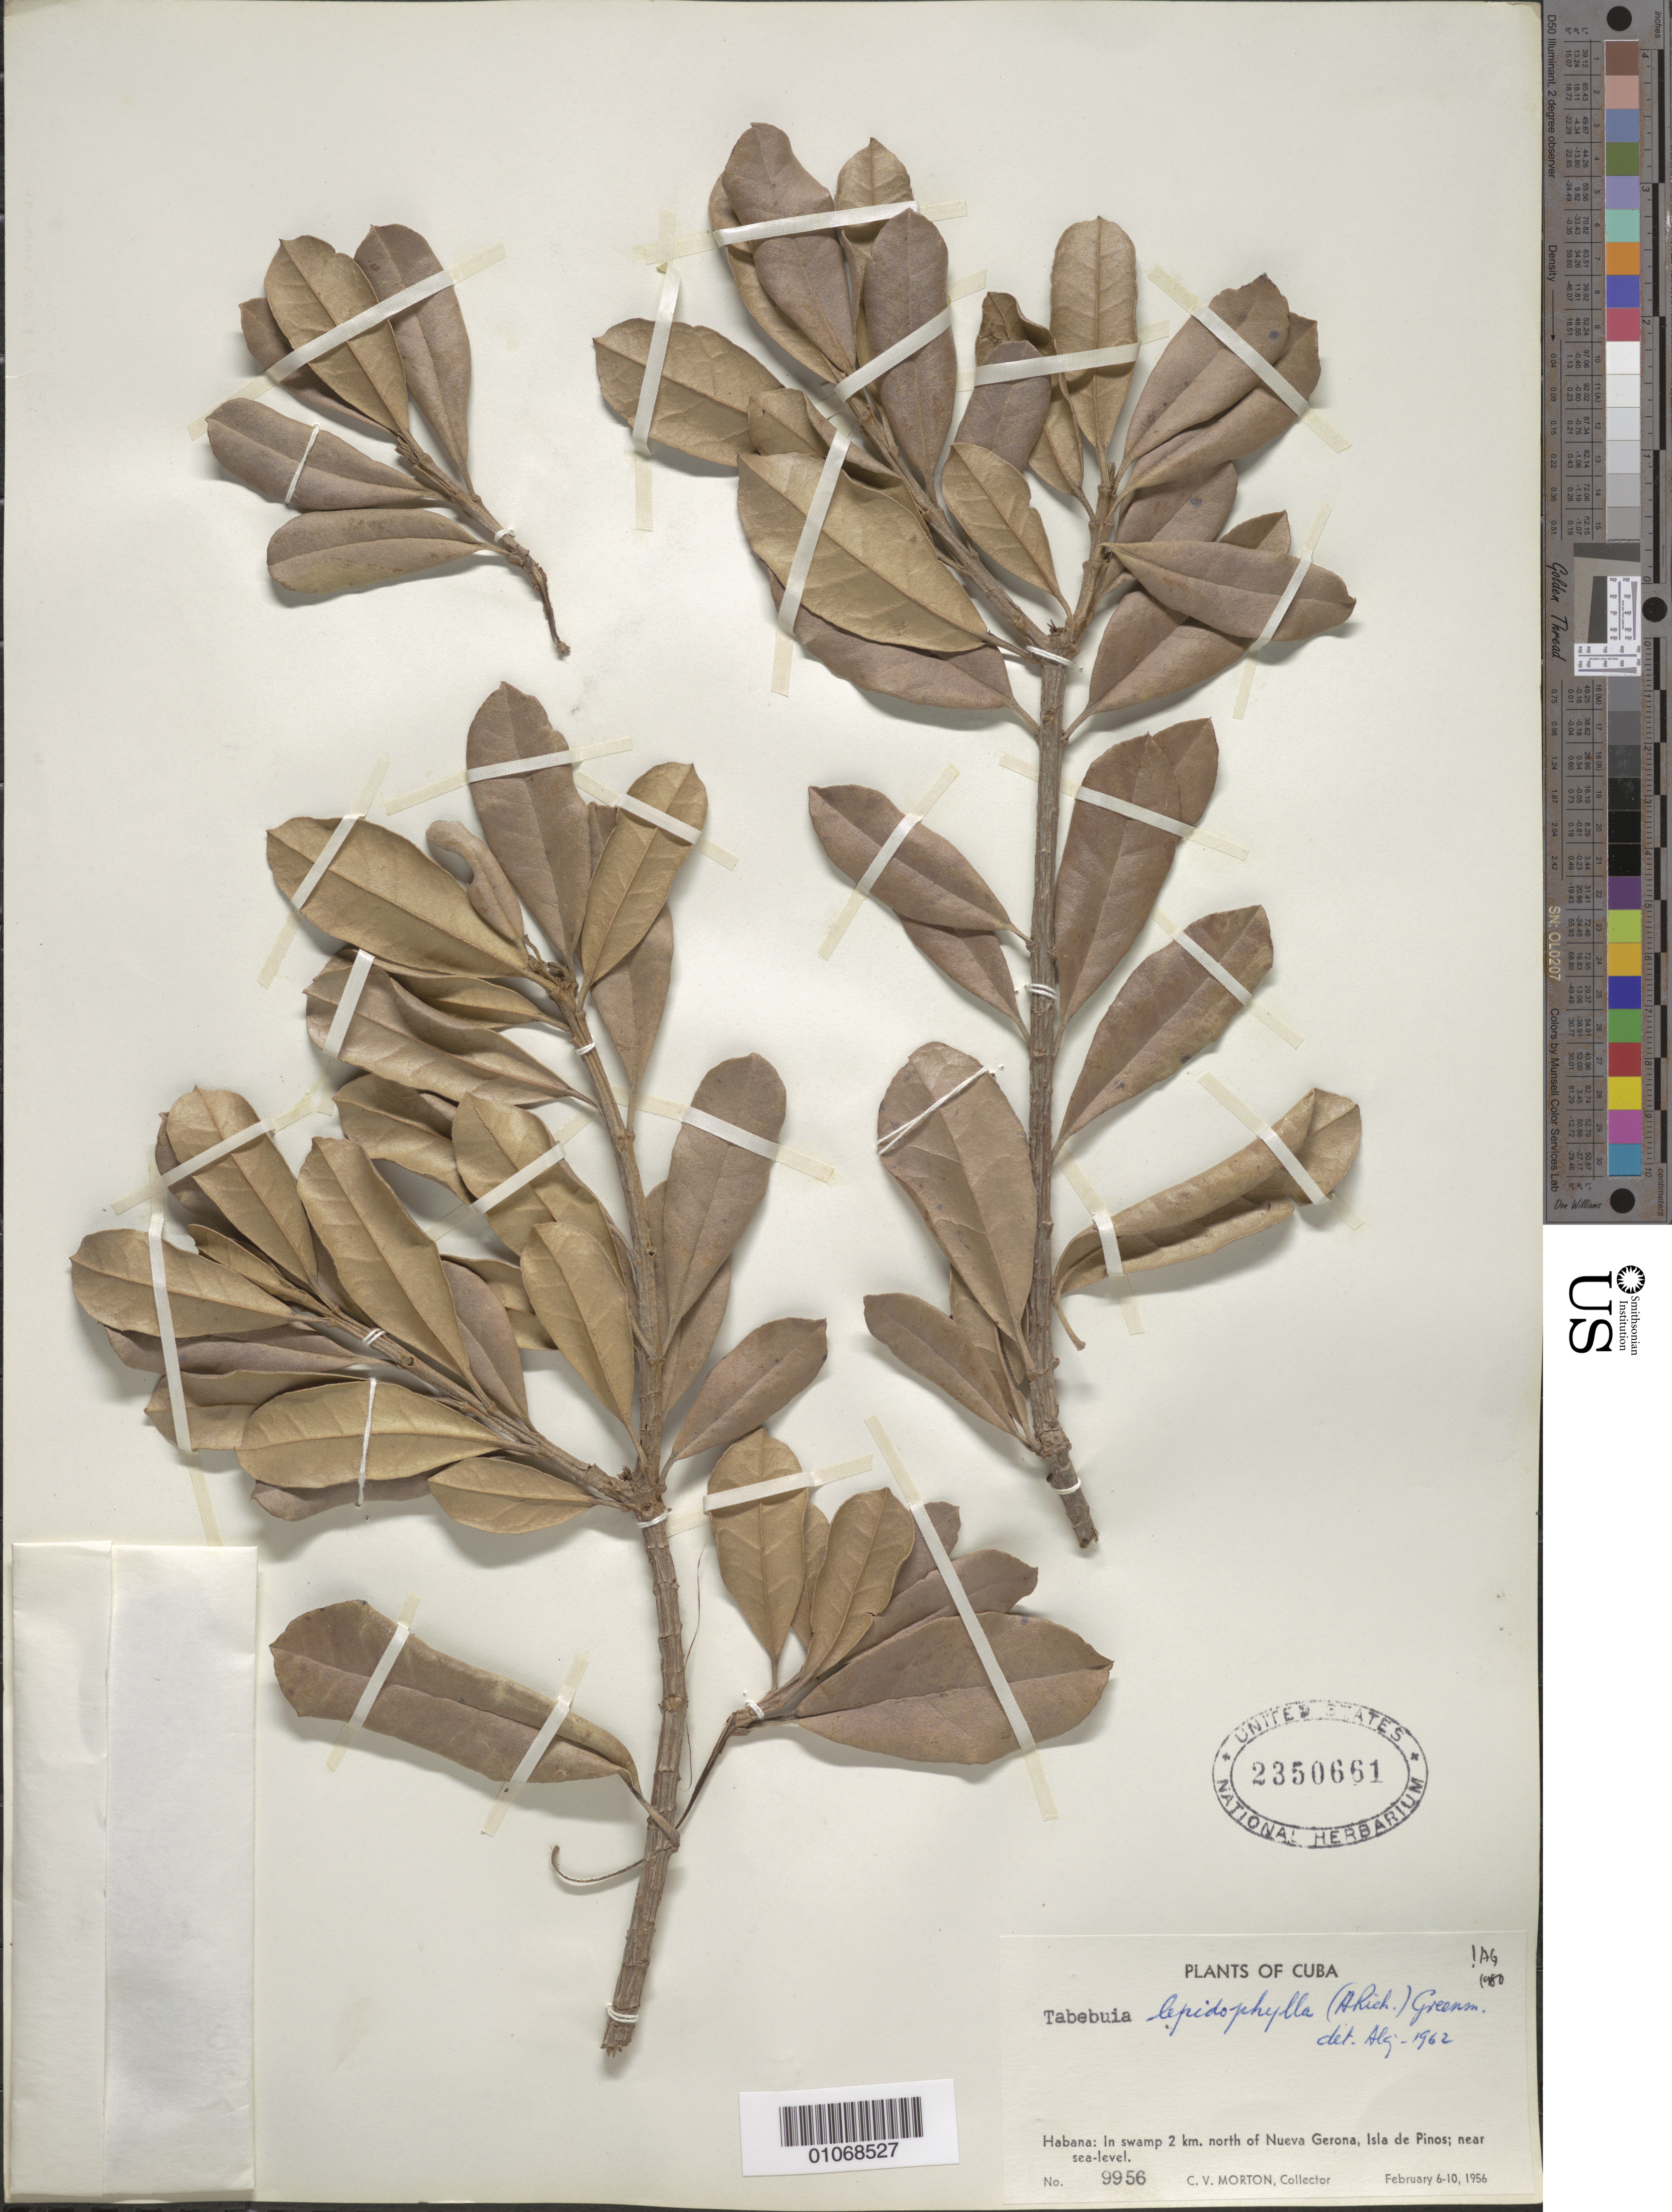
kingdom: Plantae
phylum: Tracheophyta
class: Magnoliopsida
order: Lamiales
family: Bignoniaceae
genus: Tabebuia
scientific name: Tabebuia lepidophylla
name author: (A. Rich.) Greenm.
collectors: C. V. Morton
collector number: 9956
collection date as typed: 06 Feb 1956 to 10 Feb 1956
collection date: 1956-02-06/1956-02-10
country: Cuba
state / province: Isla de La Juventud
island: Isla de la Juventud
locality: Isle of Pines, 2 km north of Nueva Gerona, Isla de Pinos; near sea-level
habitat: swamp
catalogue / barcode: US 2350661